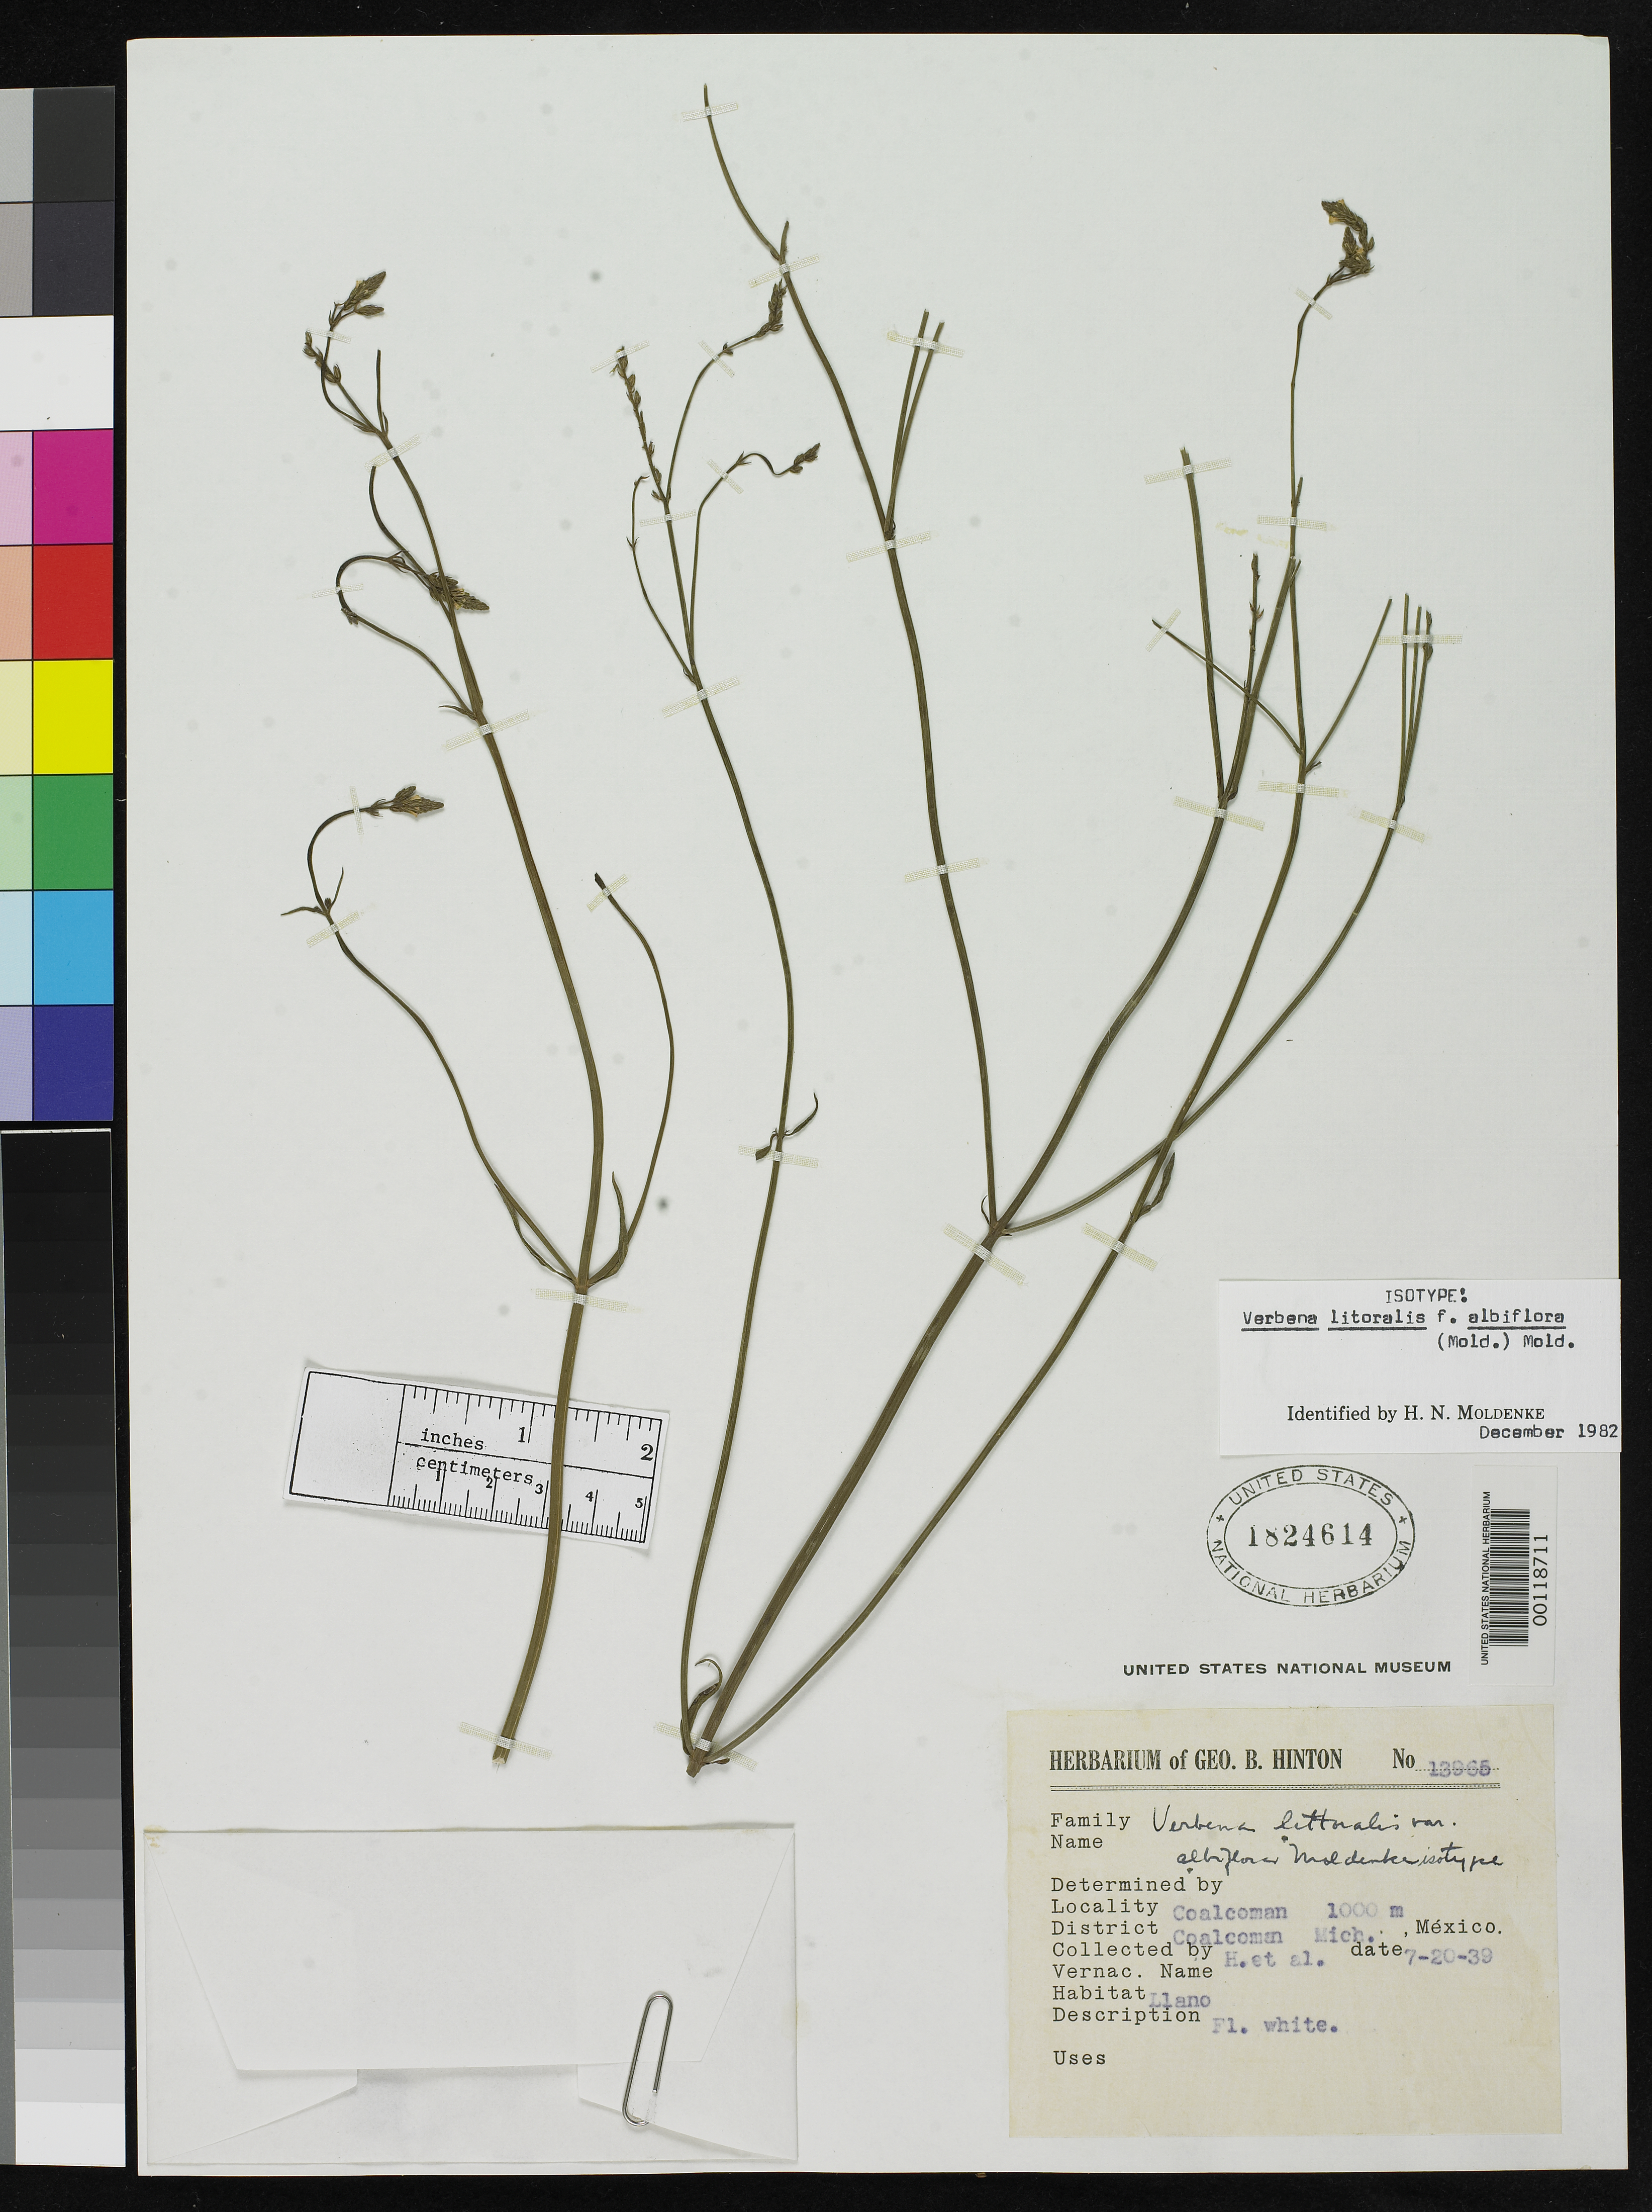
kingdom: Plantae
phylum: Tracheophyta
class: Magnoliopsida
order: Lamiales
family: Verbenaceae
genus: Verbena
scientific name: Verbena litoralis var. albiflora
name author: Moldenke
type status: Isotype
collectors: G. B. Hinton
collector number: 13965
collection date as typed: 20 Jul 1939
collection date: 1939-07-20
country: Mexico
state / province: Michoacán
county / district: Coalcoman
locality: Coalcomán.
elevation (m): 1000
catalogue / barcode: US 1824614